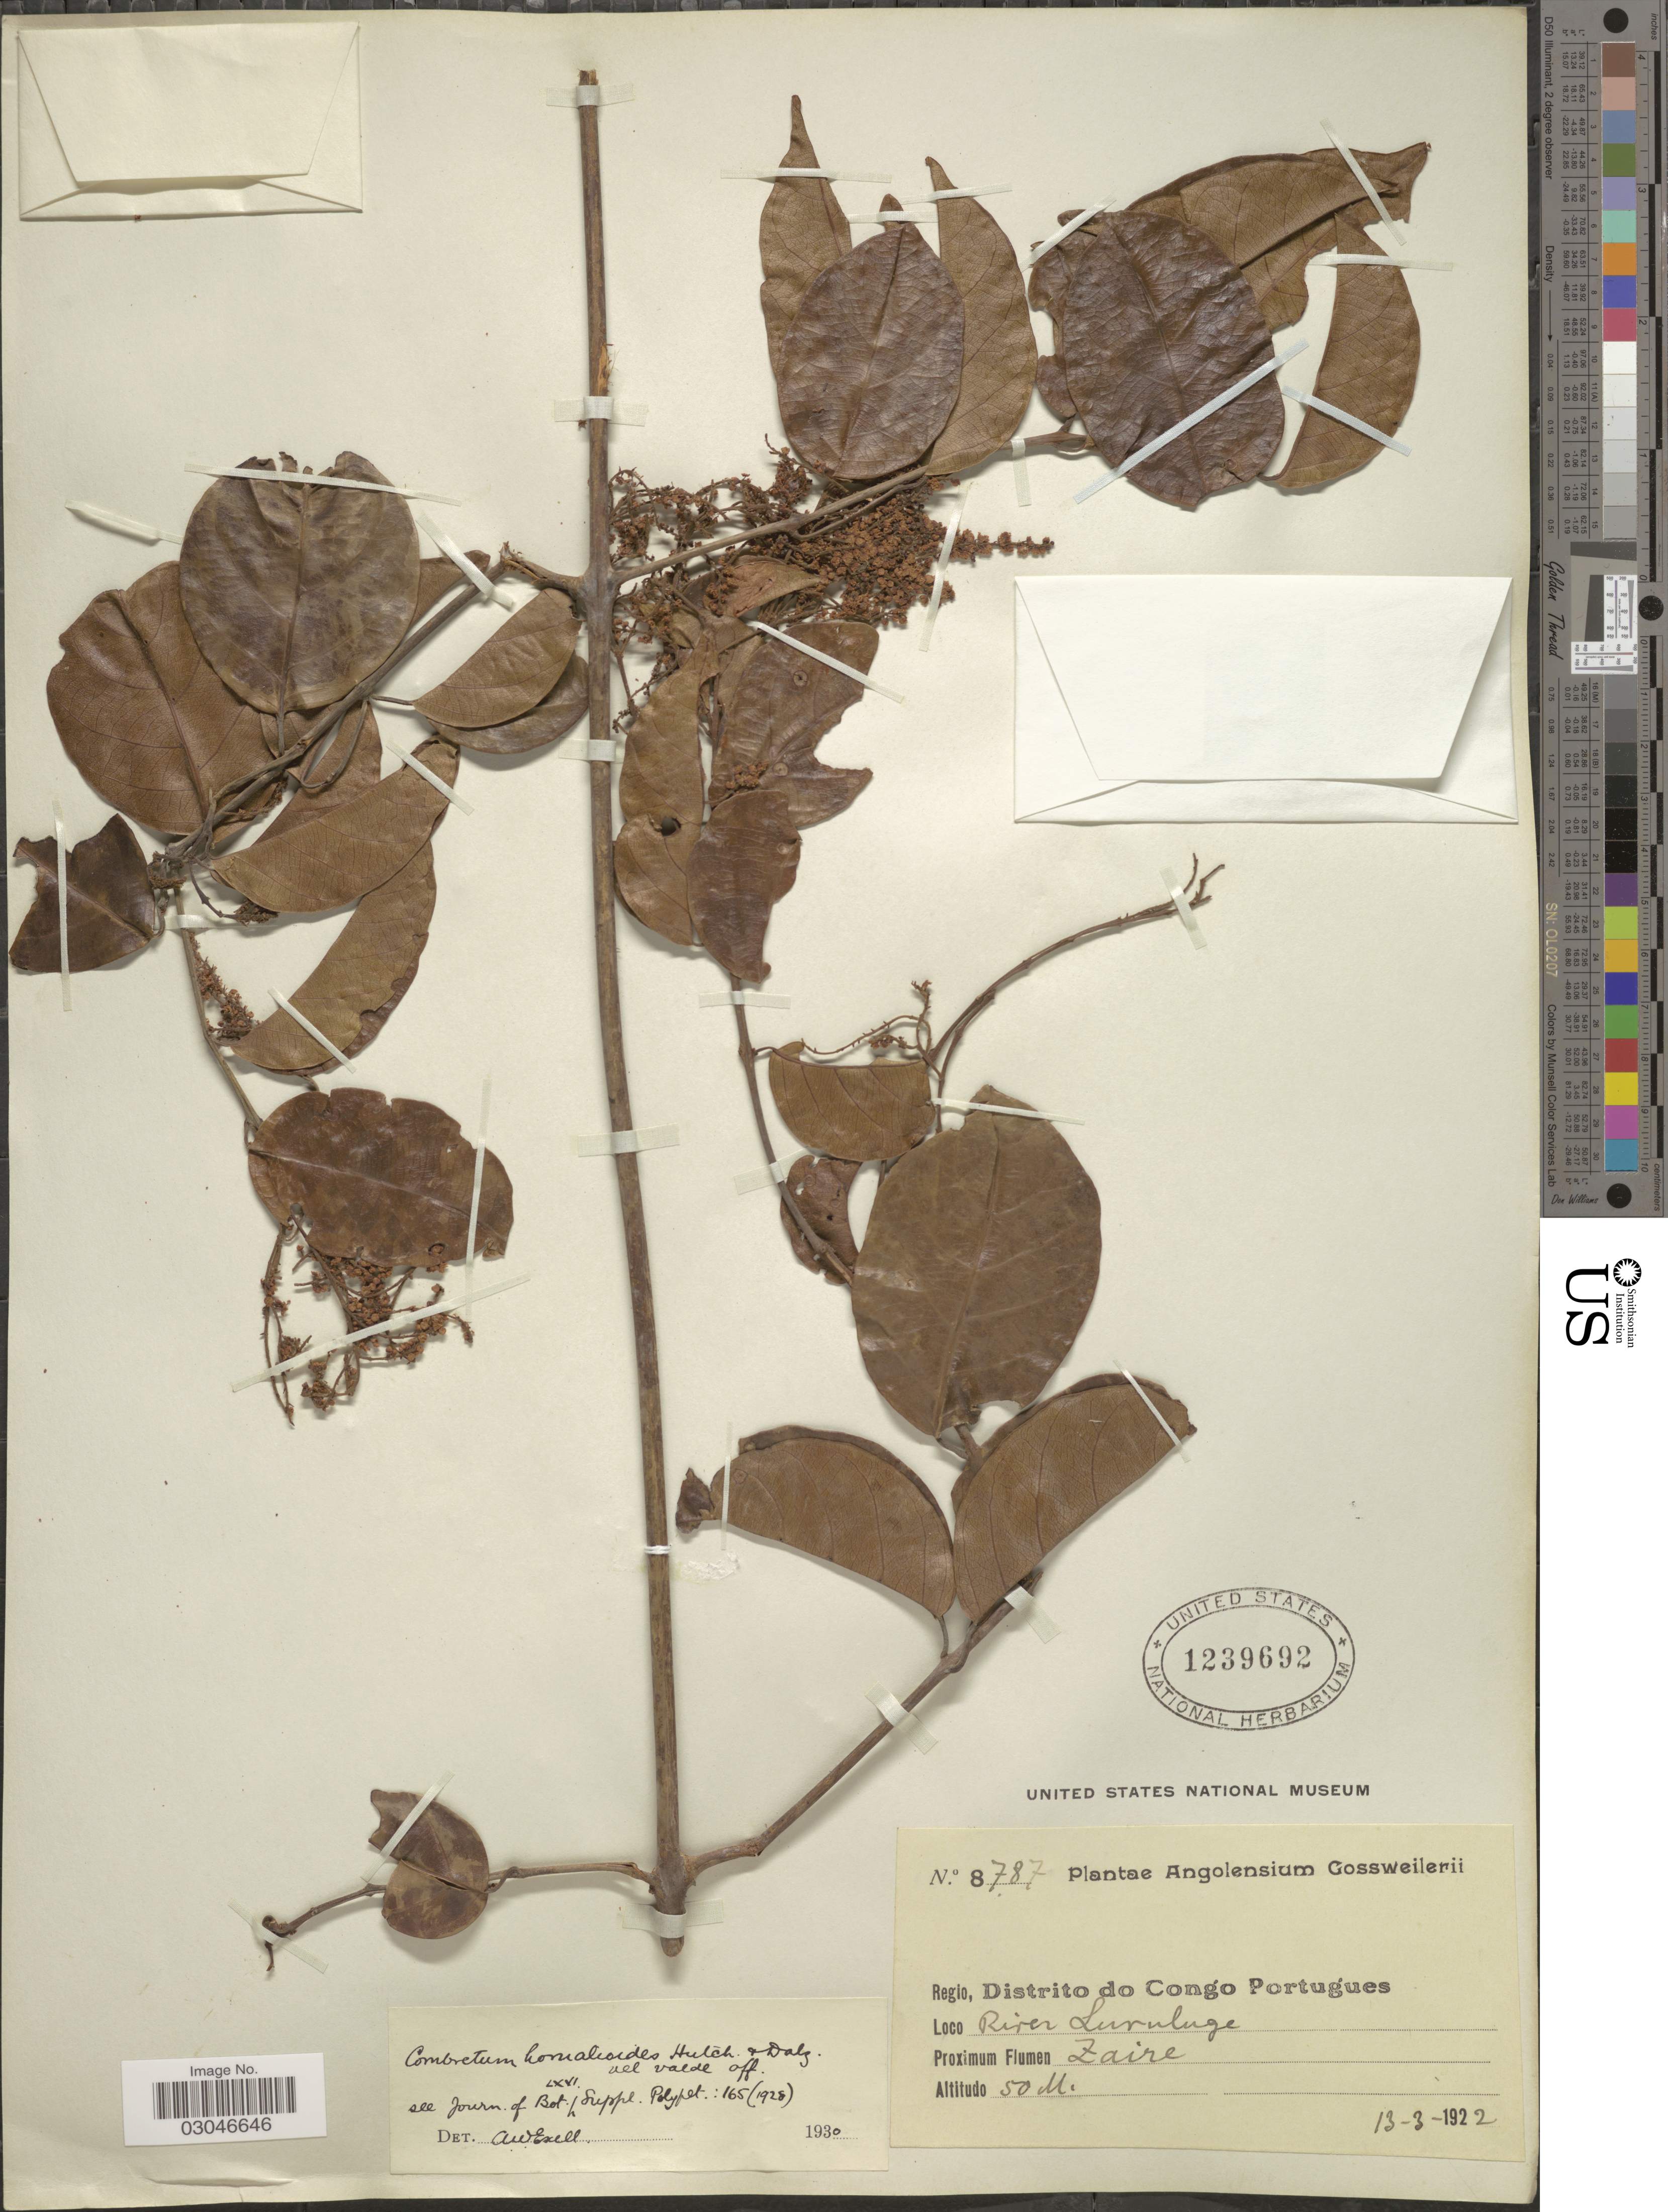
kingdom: Plantae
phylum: Tracheophyta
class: Magnoliopsida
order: Myrtales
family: Combretaceae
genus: Combretum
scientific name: Combretum homalioides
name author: Hutch. & Dalziel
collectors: -. Gossweiler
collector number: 8787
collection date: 1922-03-13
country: Angola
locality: Regio, Distrito do Congo Portugues. River Luruluge. Zaire.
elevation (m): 50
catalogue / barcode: US 1239692